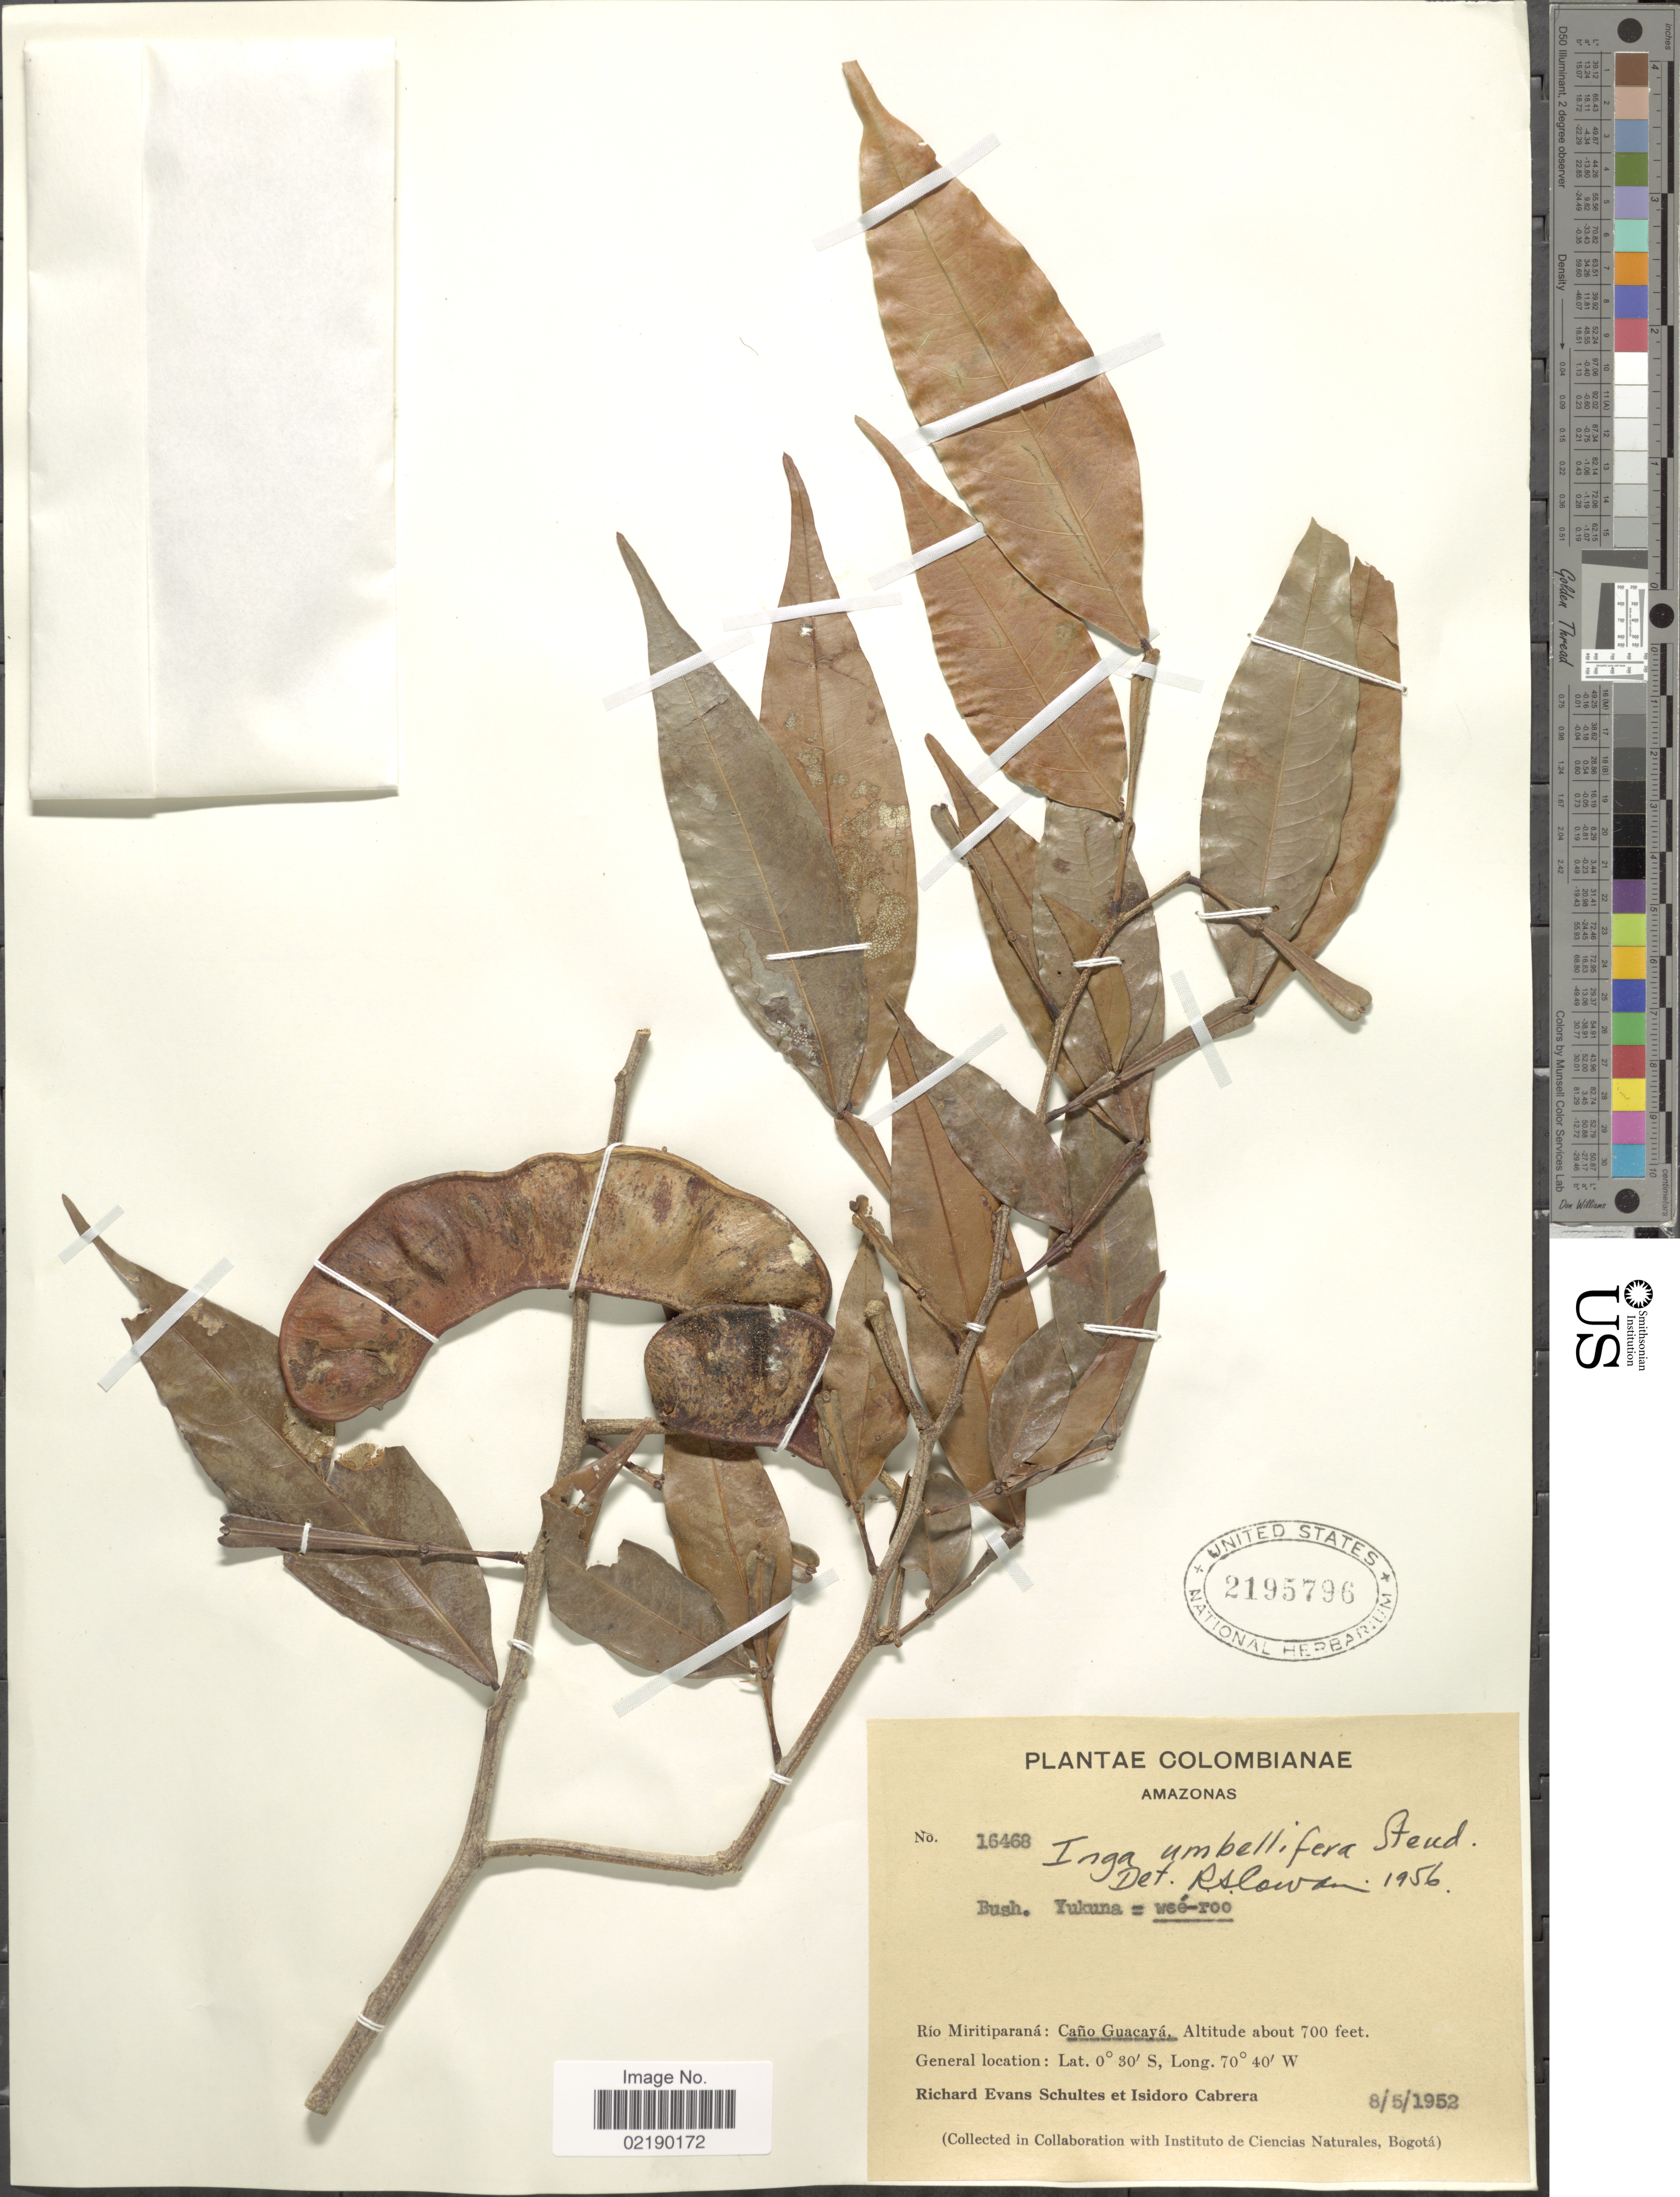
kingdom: Plantae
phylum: Tracheophyta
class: Magnoliopsida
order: Fabales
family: Fabaceae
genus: Inga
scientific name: Inga umbellifera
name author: (Vahl) Steud. ex DC.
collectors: R. E. Schultes & I. Cabrera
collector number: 16468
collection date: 1952-05-08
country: Colombia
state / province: Amazônas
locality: Rio Miritiparana: Cano Guacaya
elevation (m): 213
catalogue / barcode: US 2195796